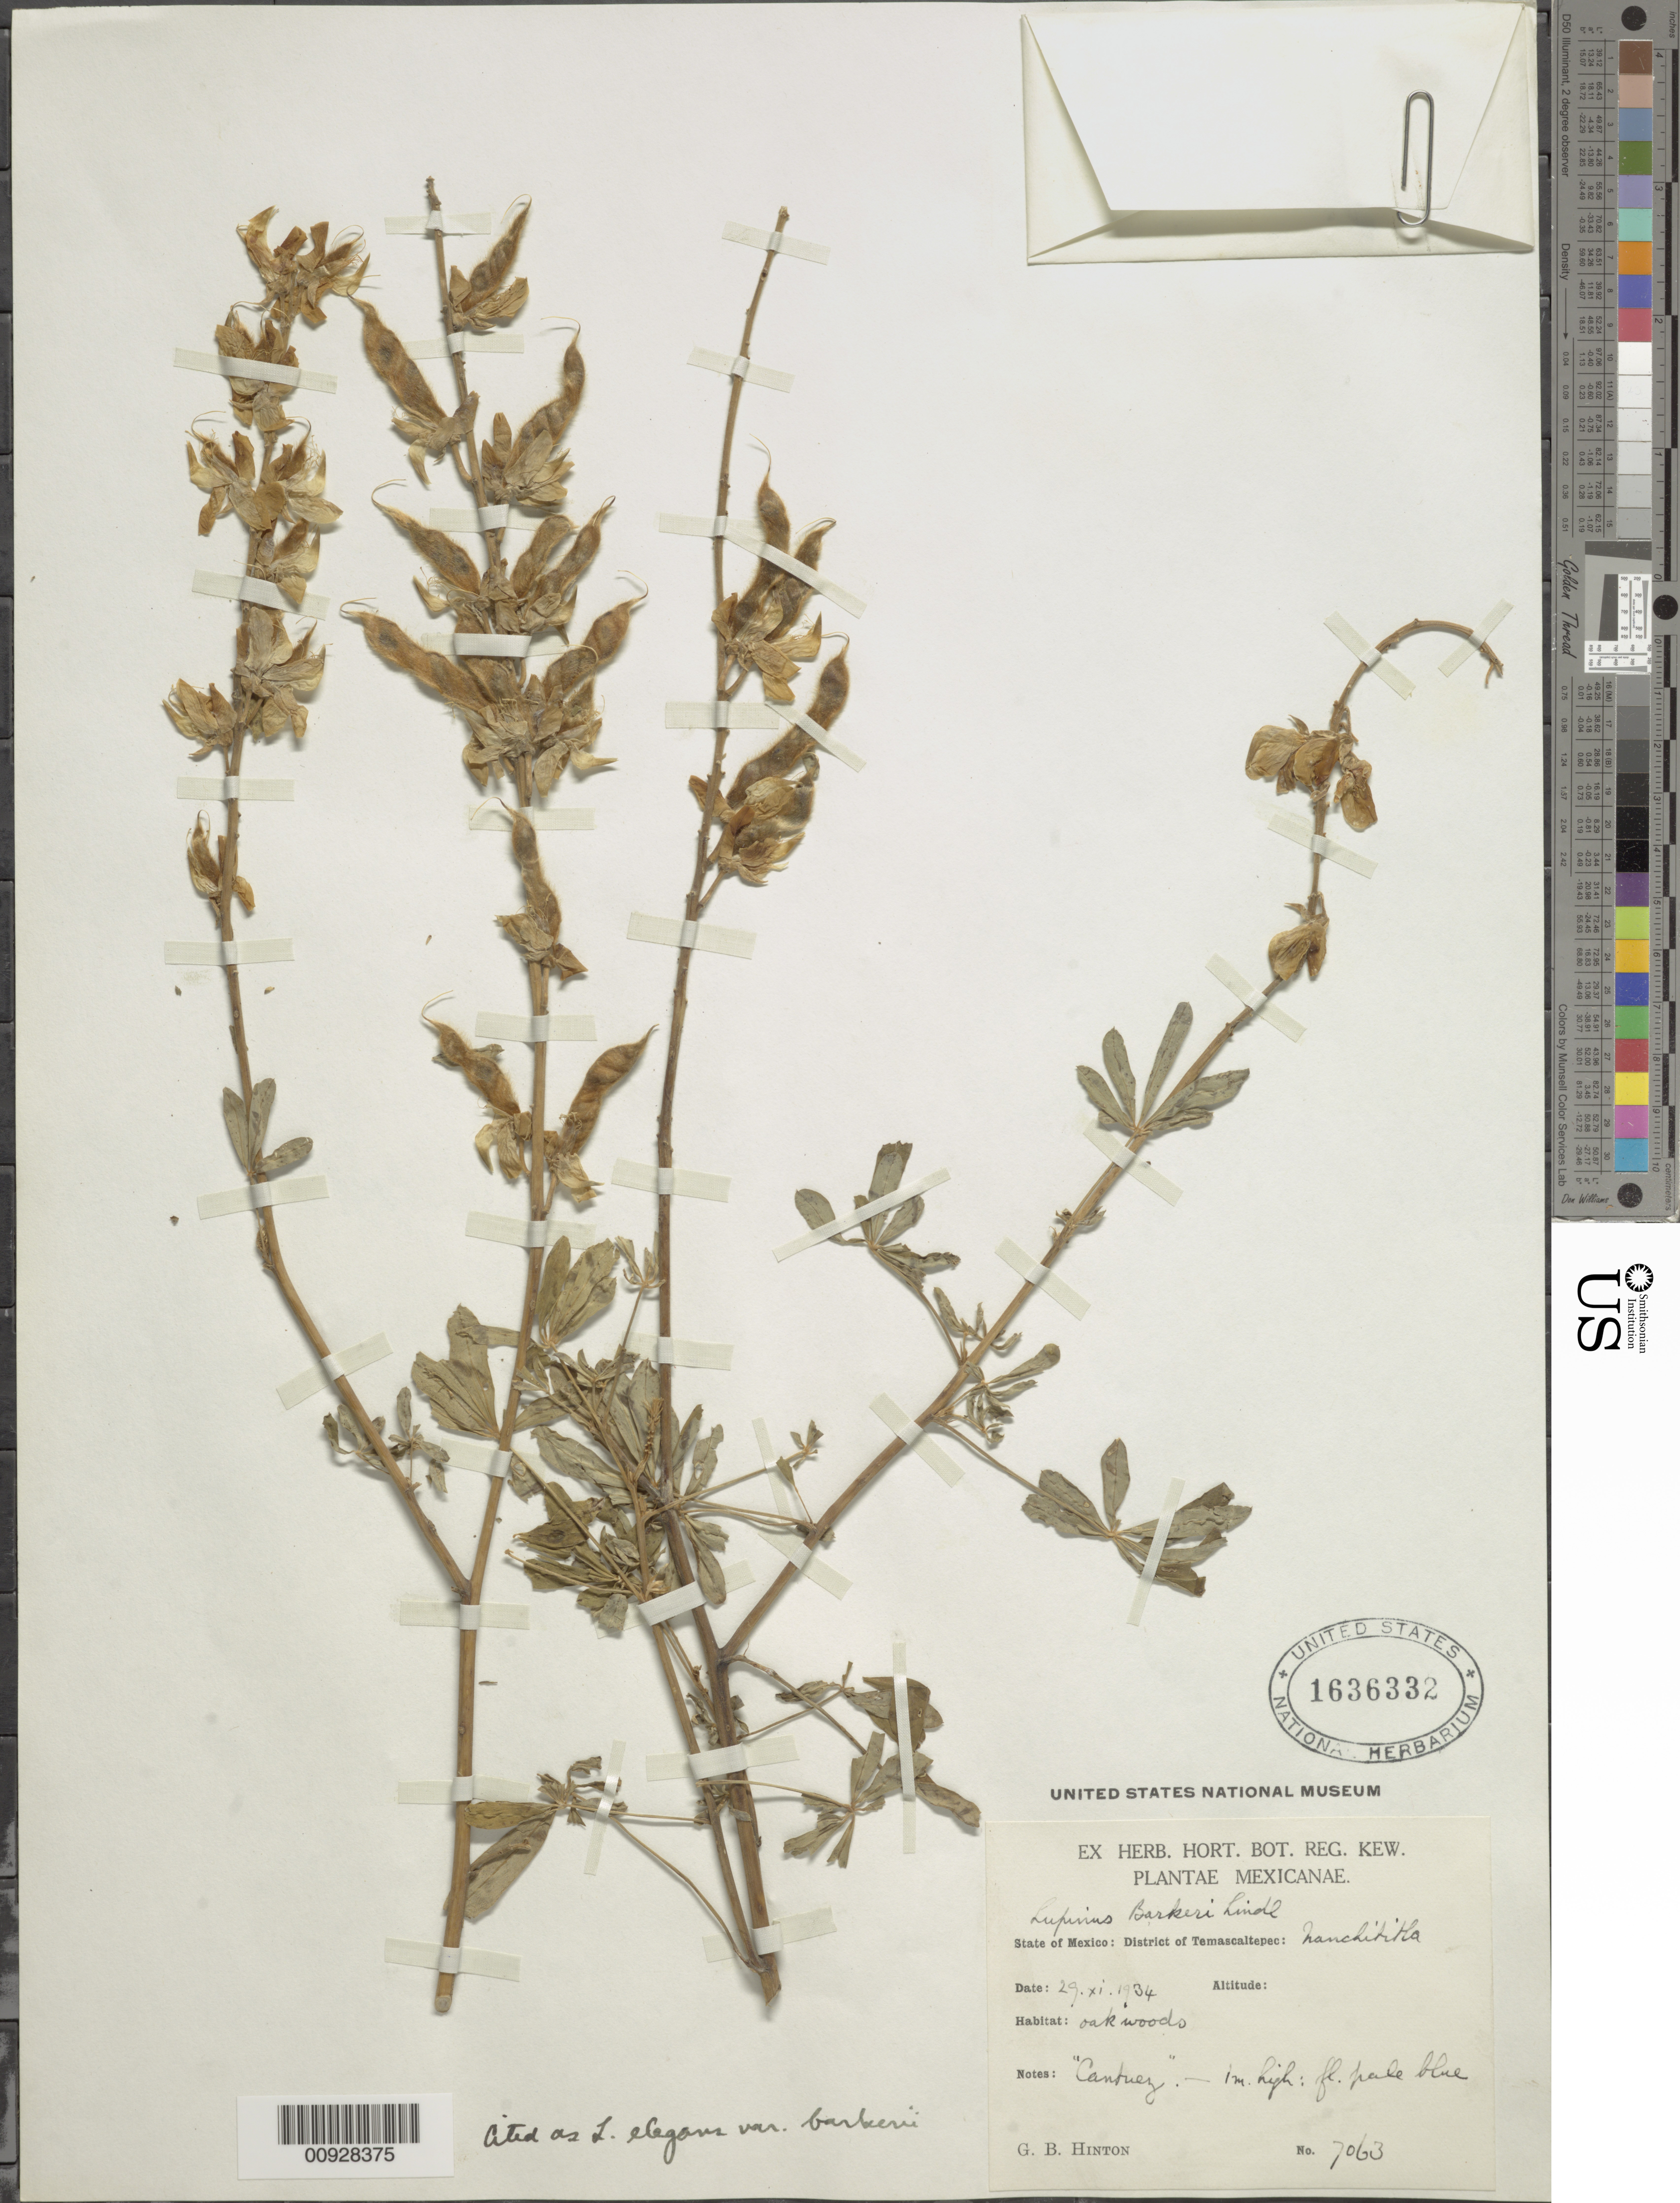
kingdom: Plantae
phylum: Tracheophyta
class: Magnoliopsida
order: Fabales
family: Fabaceae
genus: Lupinus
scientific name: Lupinus elegans var. barkeri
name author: (Lindl.) C.P. Sm.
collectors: G. B. Hinton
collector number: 7063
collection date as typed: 29 Nov 1934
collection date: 1934-11-29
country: Mexico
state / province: México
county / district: Temascaltepec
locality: State of Mexico: District of Temascaltepec: Nanchititla.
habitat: Oak woods.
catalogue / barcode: US 1636332